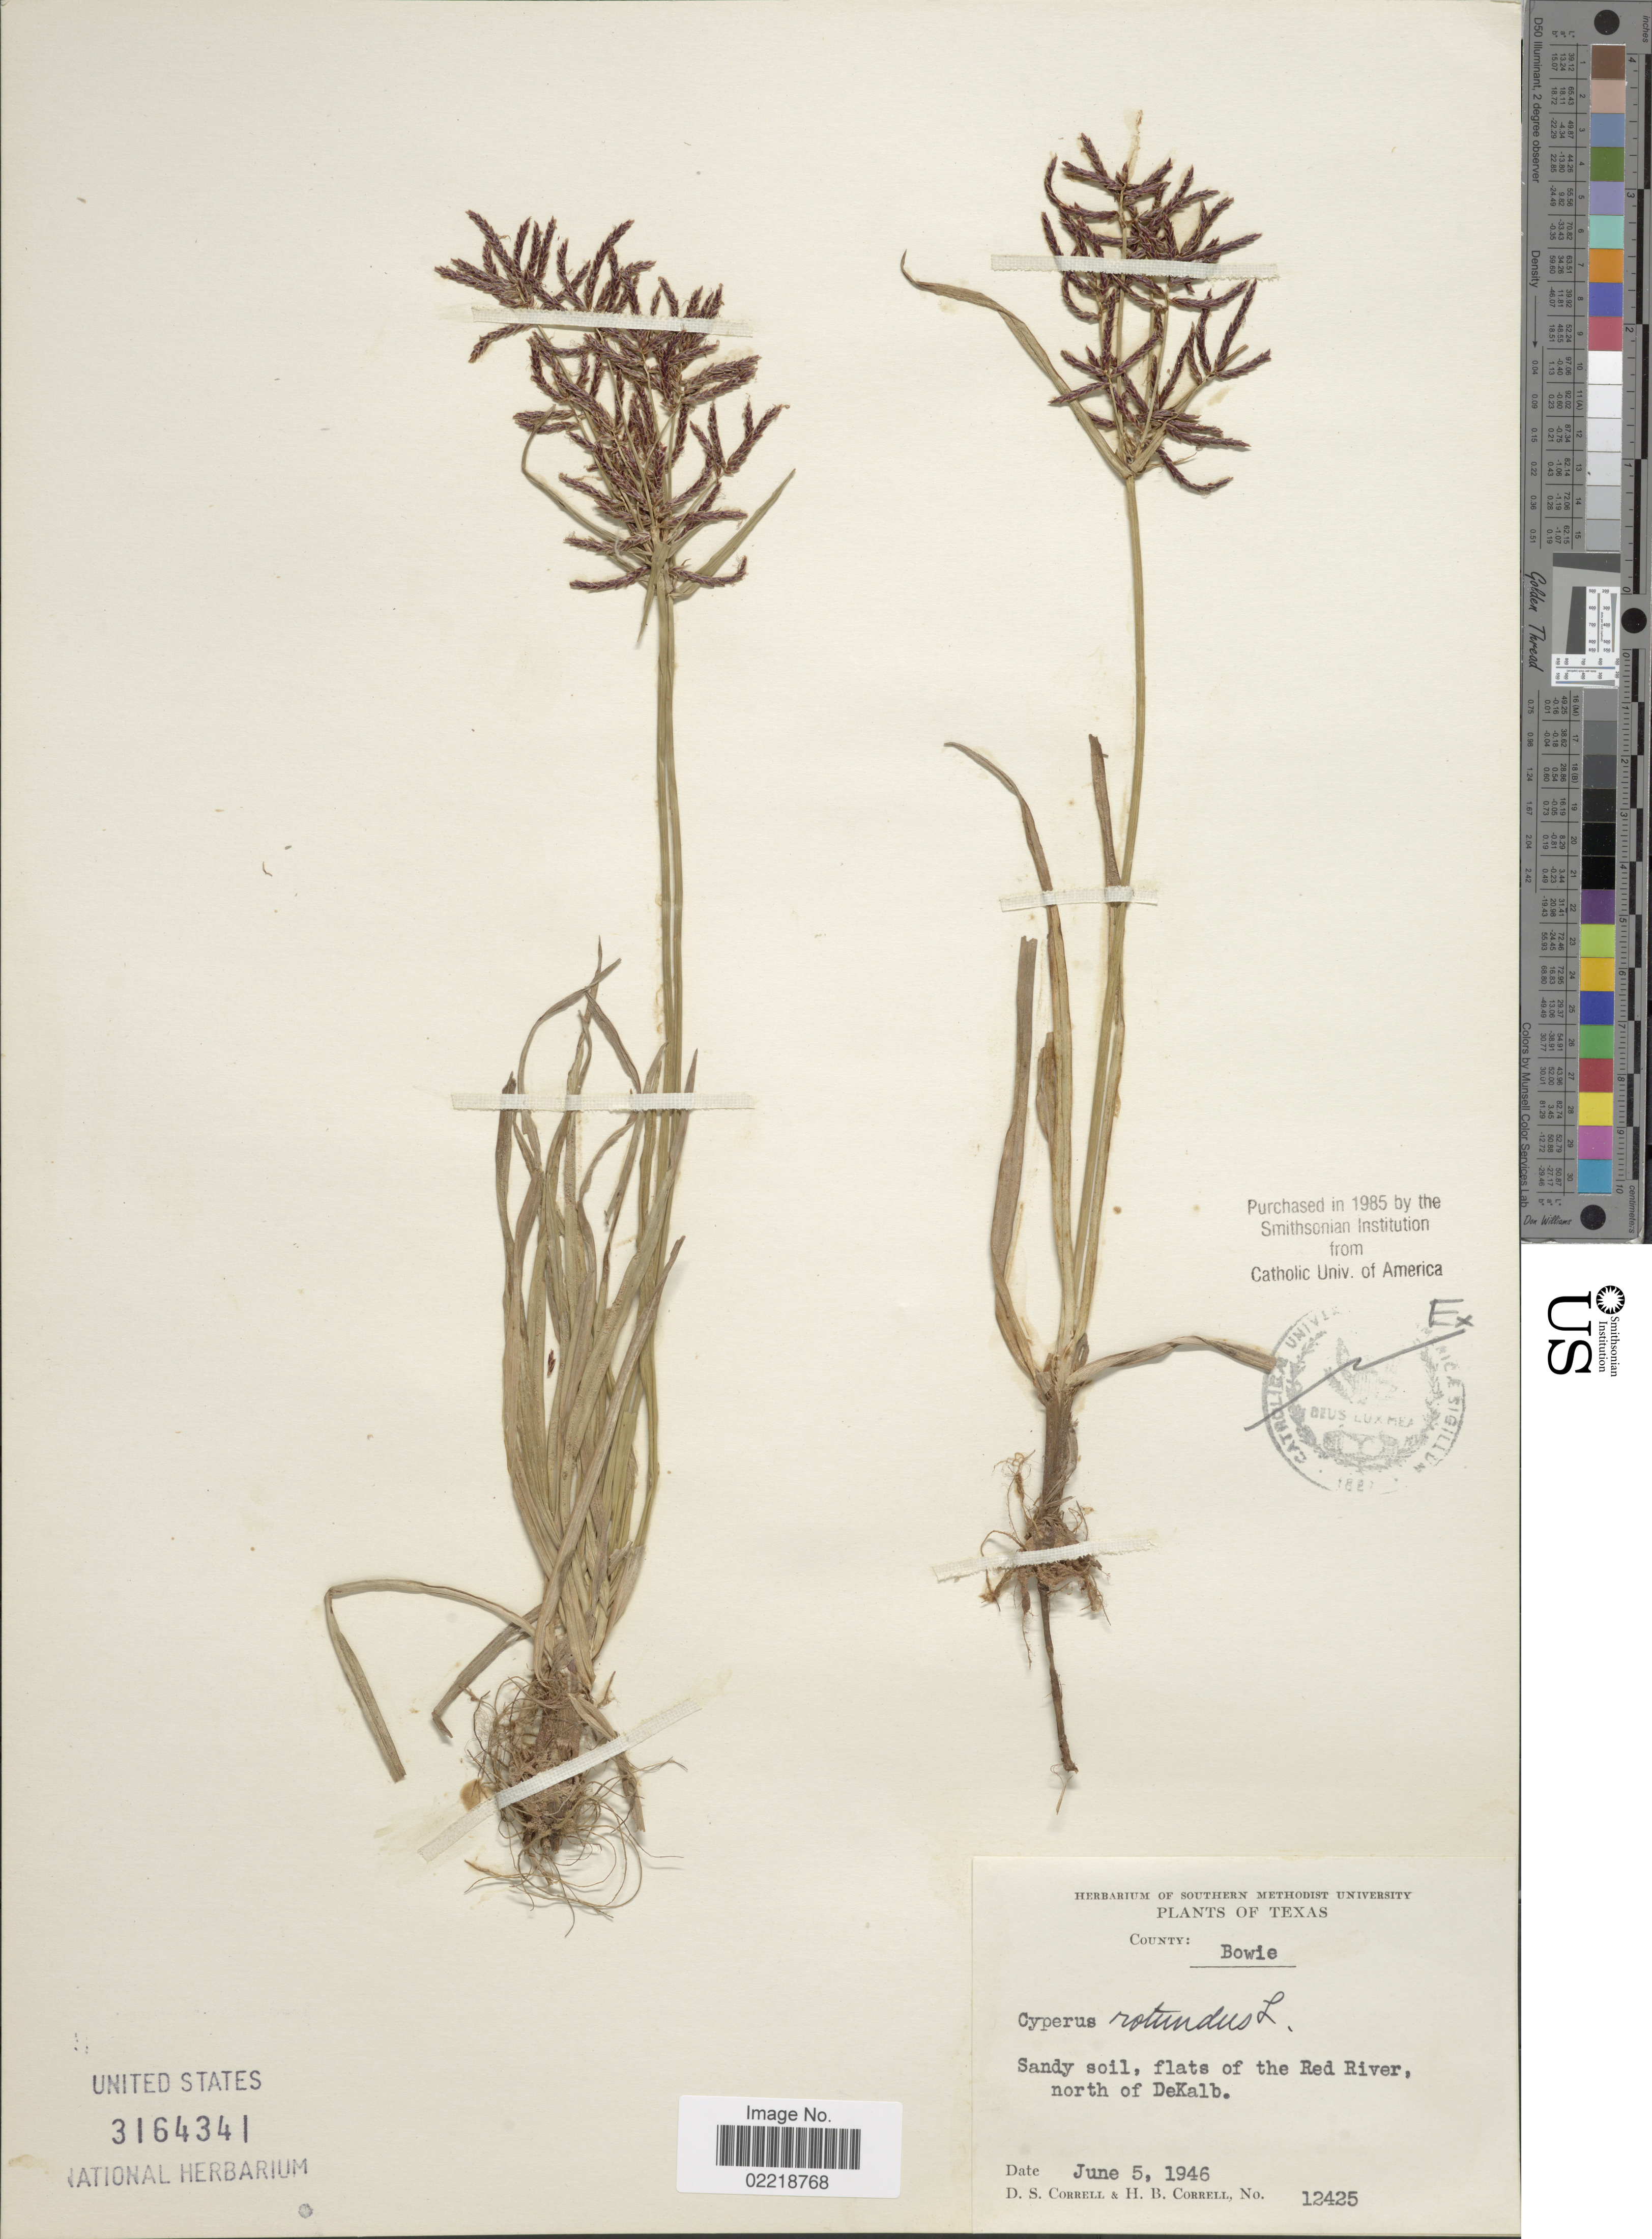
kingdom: Plantae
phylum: Tracheophyta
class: Liliopsida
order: Poales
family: Cyperaceae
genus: Cyperus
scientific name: Cyperus rotundus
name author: L.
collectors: D. S. Correll & H. Correll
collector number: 12425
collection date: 1946-06-05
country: United States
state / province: Texas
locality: County: Bowie. flats of the Red River, north of DeKalb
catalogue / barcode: US 3164341